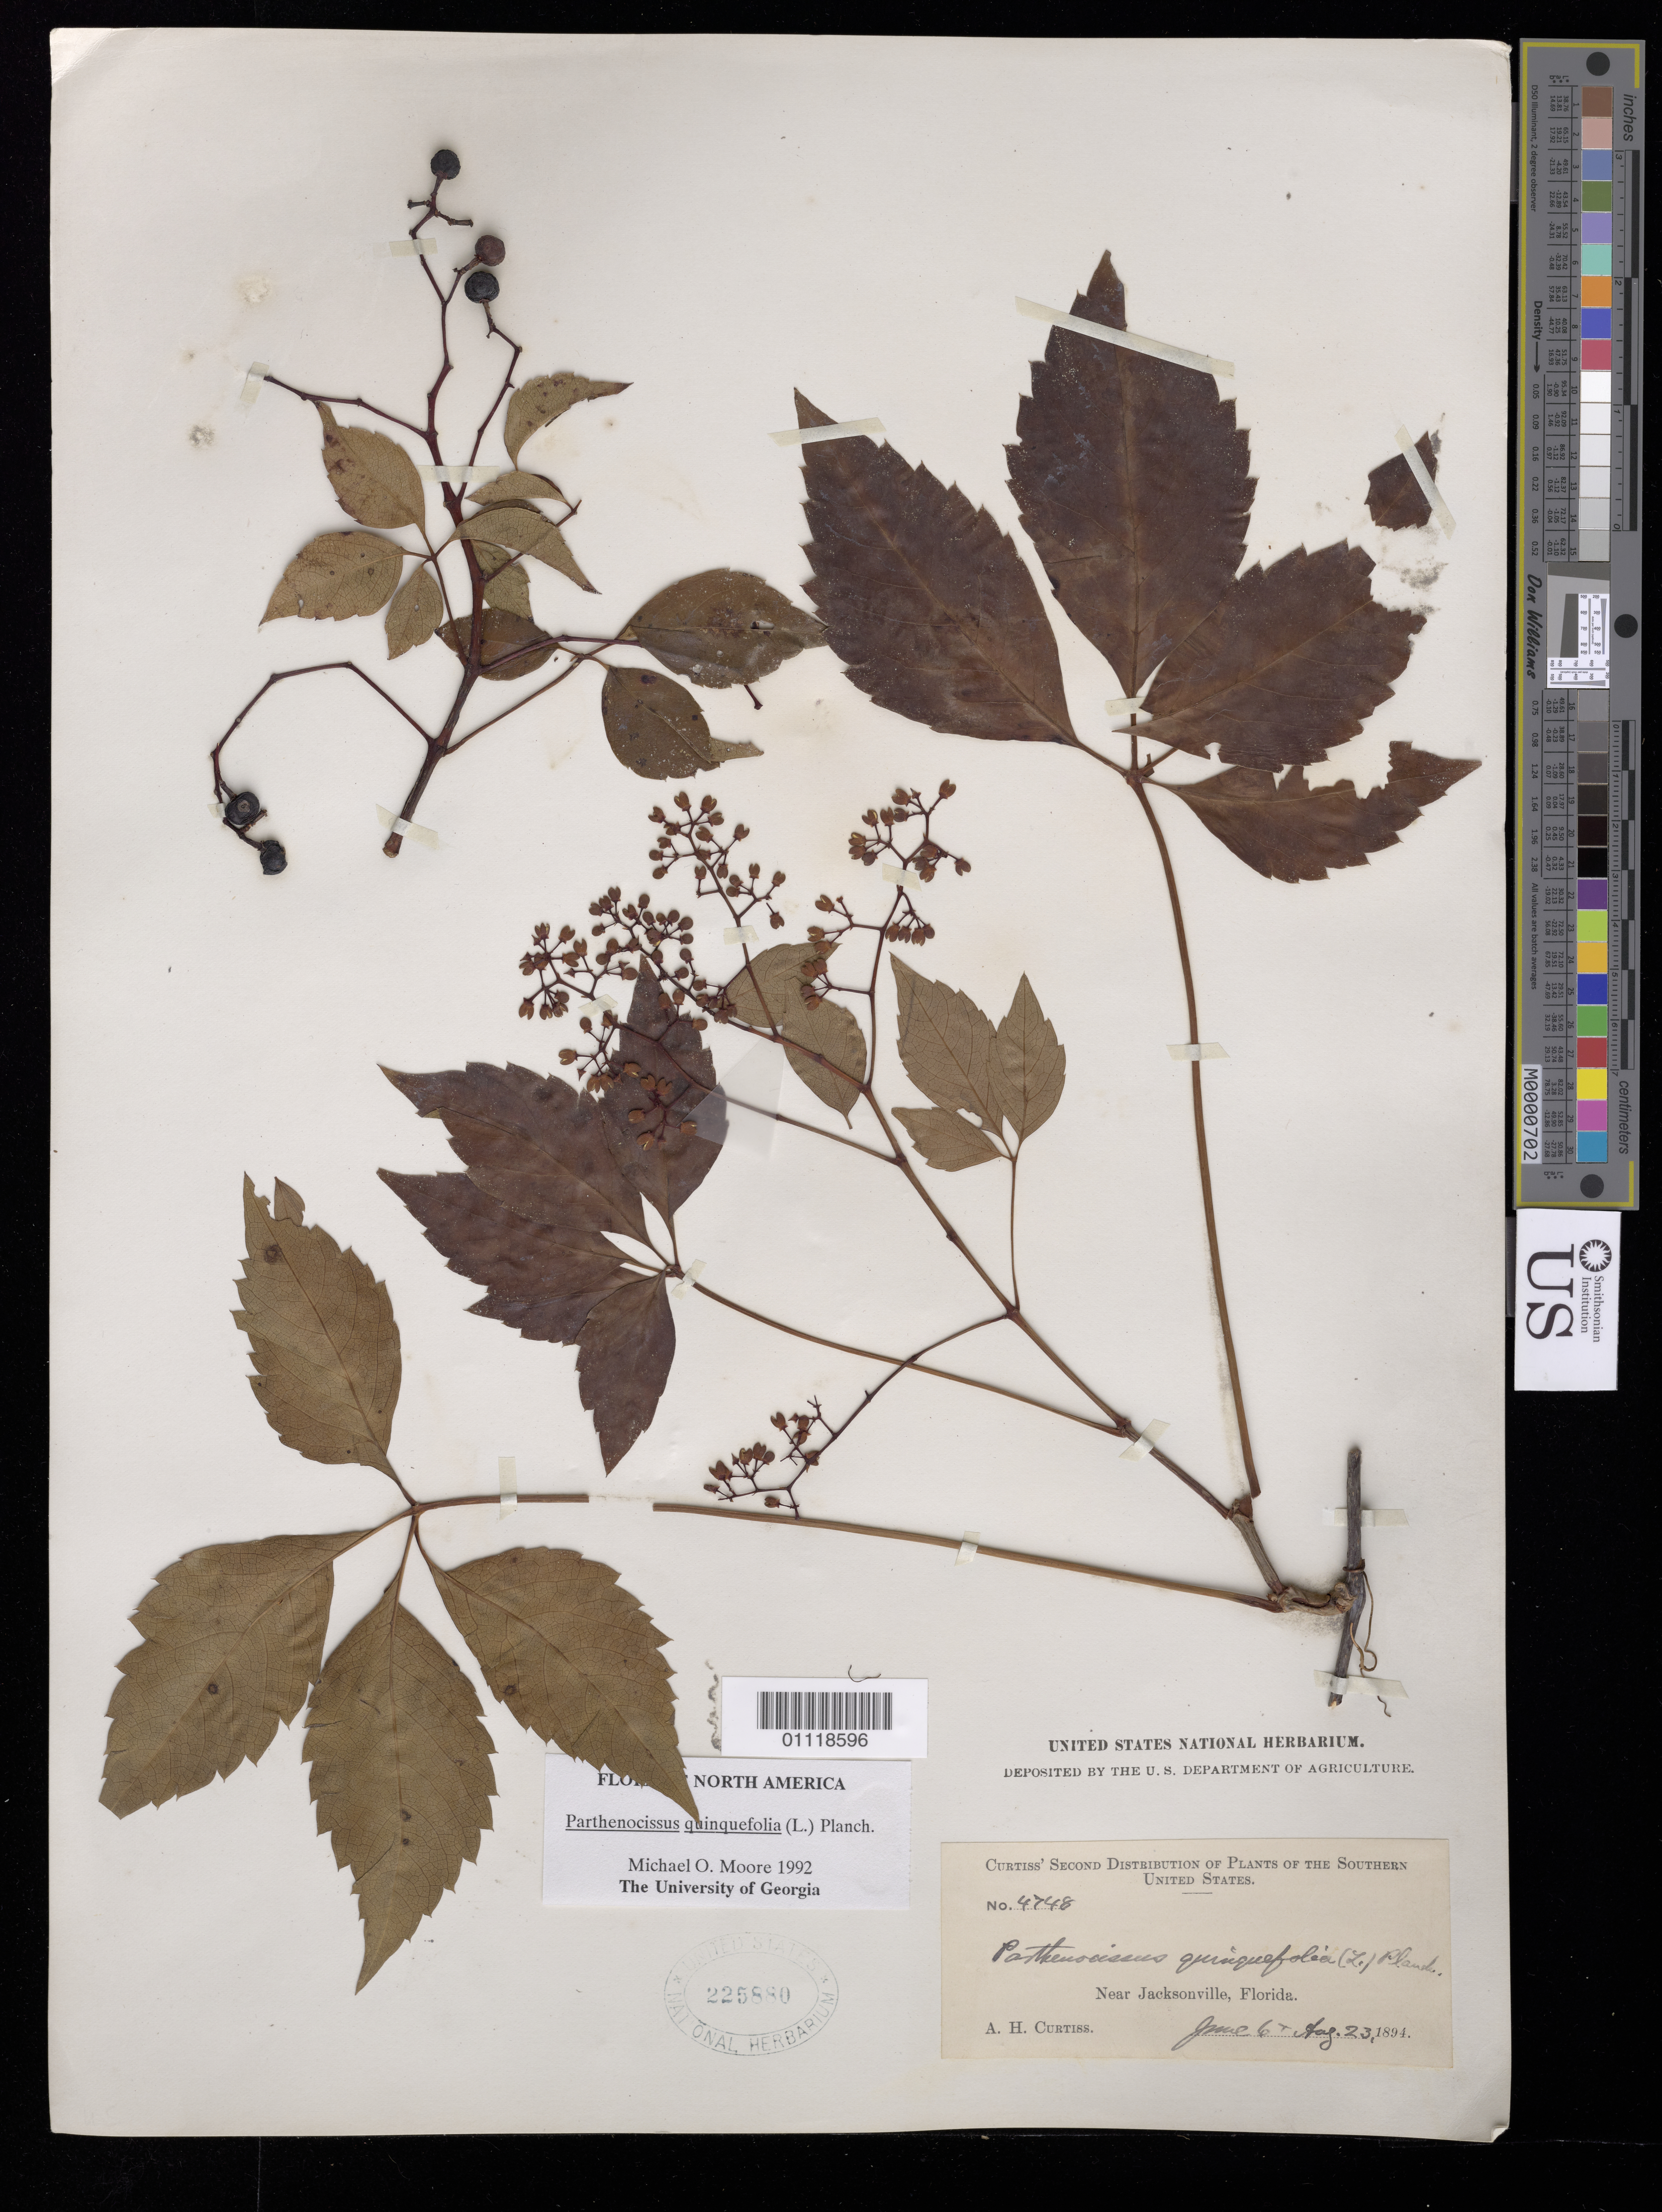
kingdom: Plantae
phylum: Tracheophyta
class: Magnoliopsida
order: Vitales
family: Vitaceae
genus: Parthenocissus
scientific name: Parthenocissus quinquefolia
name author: (L.) Planch.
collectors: A. H. Curtiss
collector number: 4748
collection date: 1894-06-06/1894-08-23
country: United States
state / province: Florida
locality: Near Jacksonville.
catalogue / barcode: US 225880